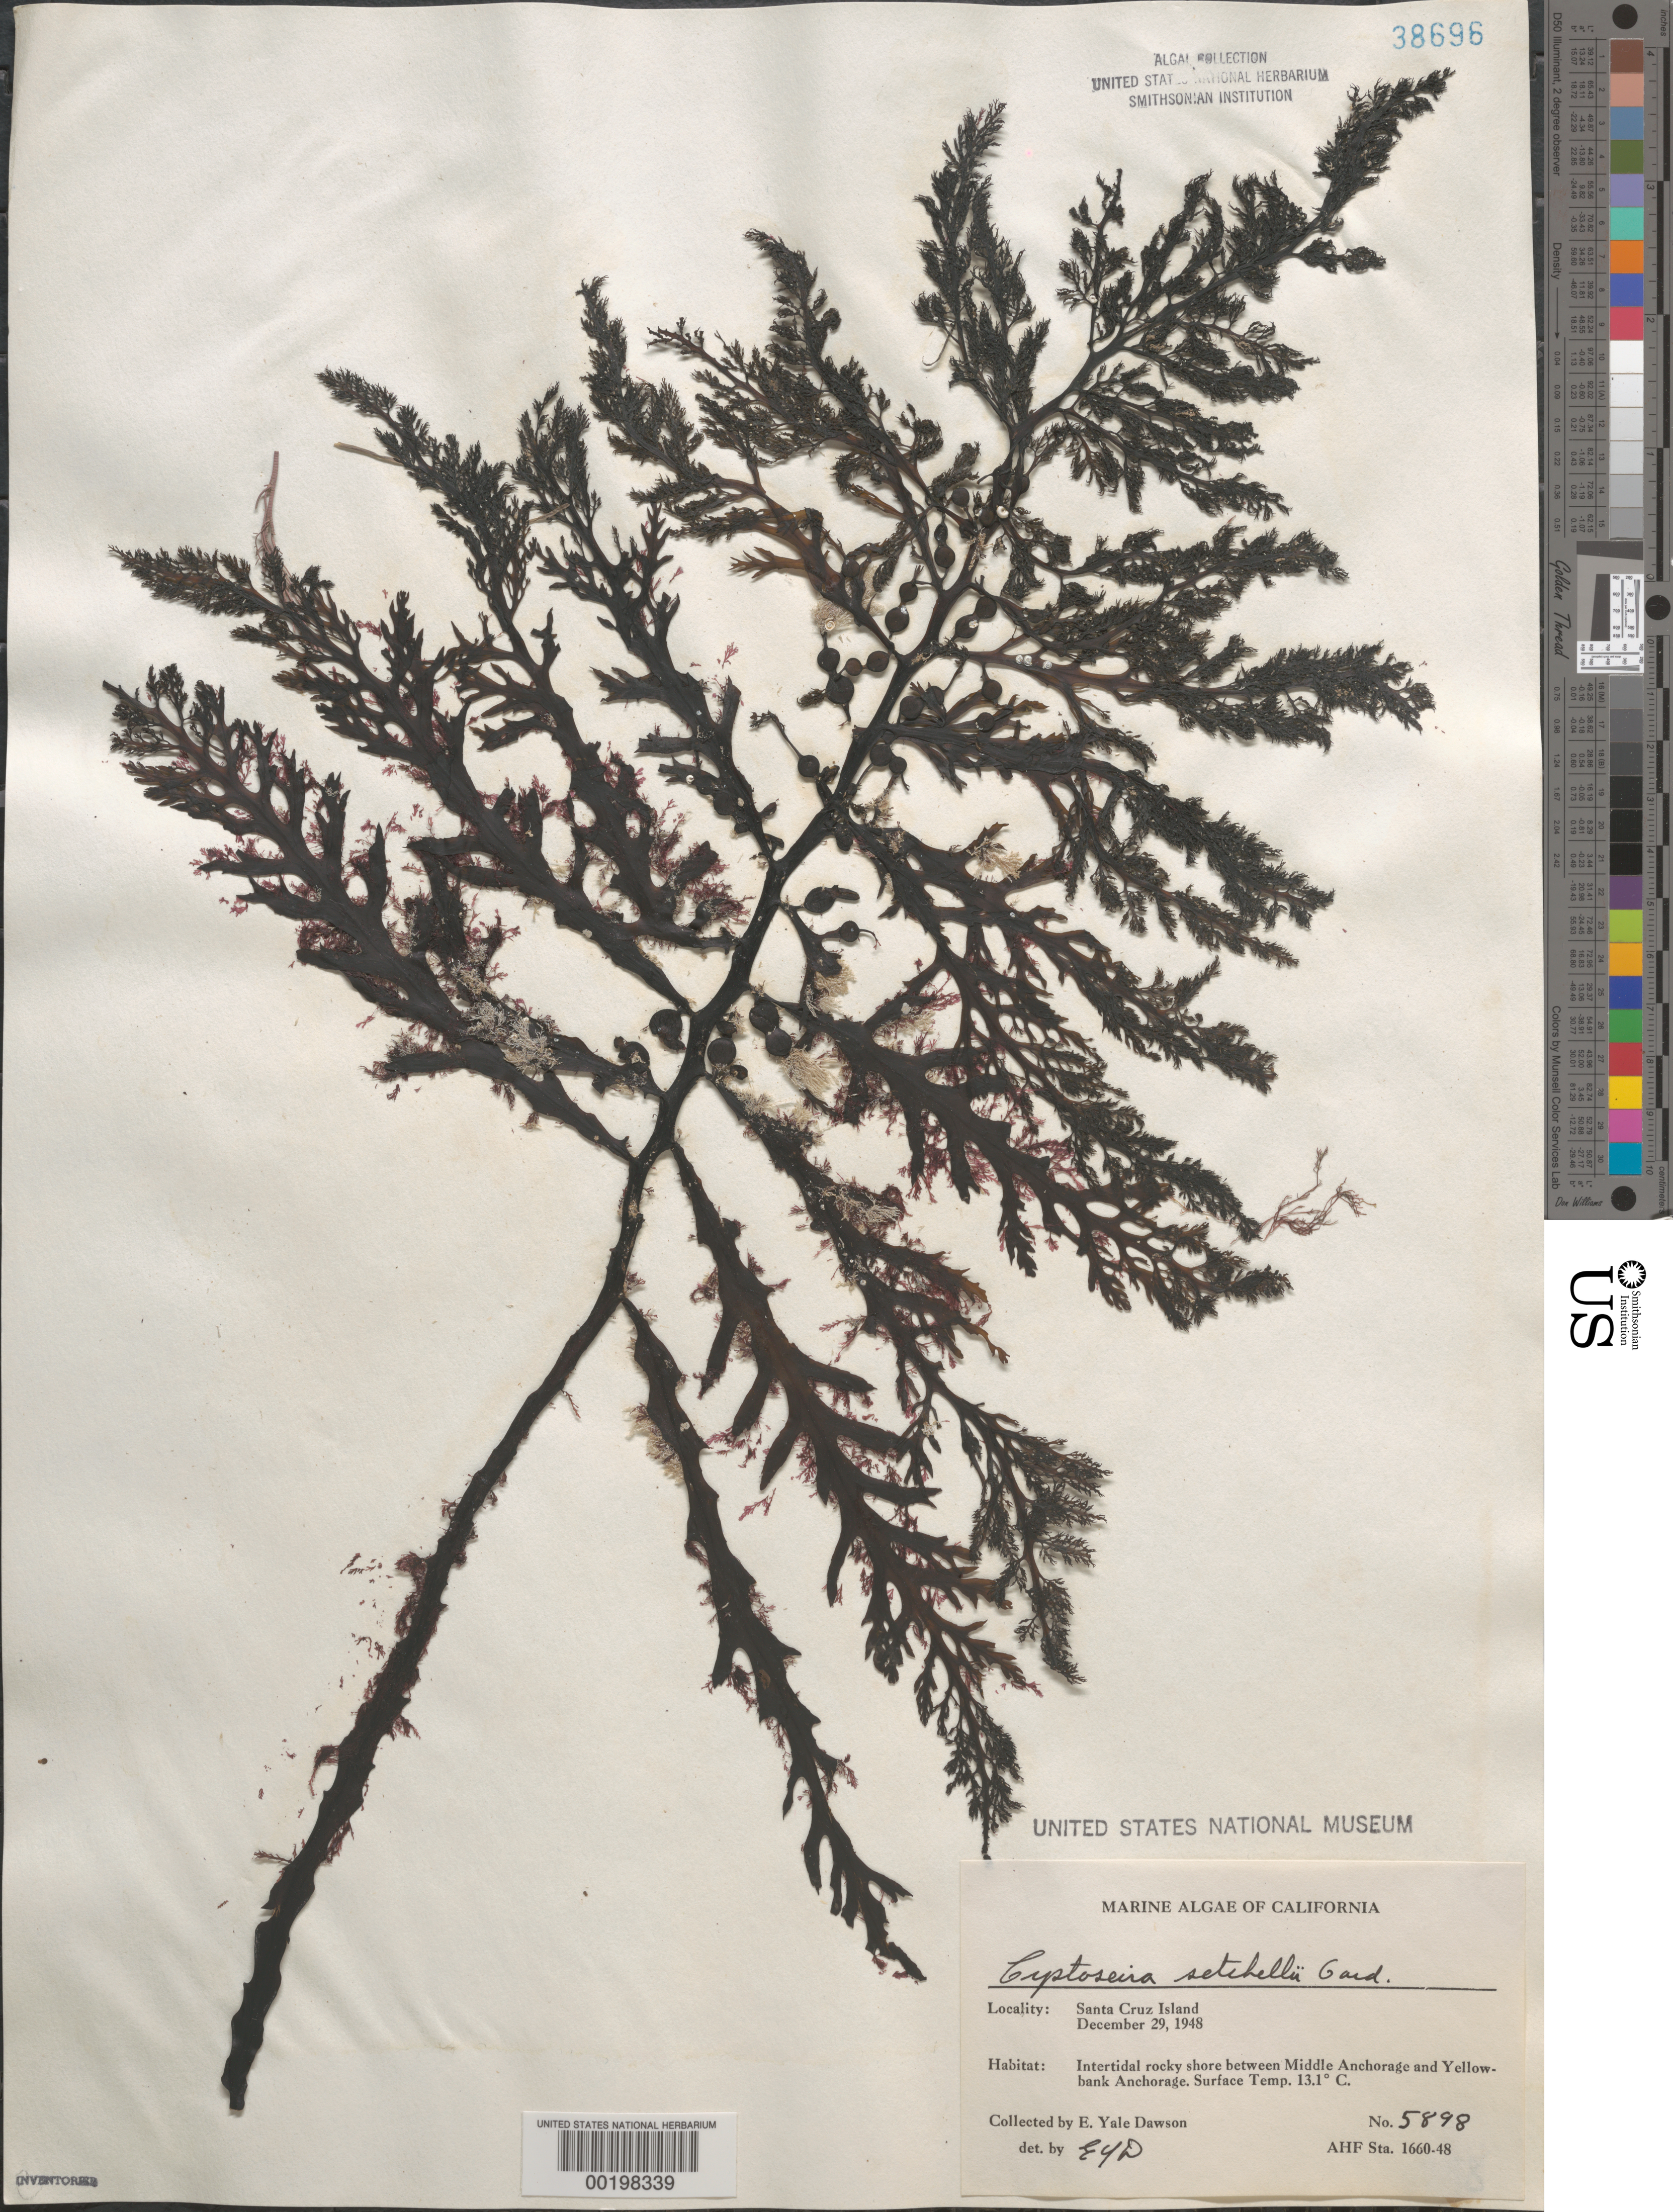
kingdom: Chromista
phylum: Ochrophyta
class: Phaeophyceae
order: Fucales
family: Sargassaceae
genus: Cystoseira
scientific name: Cystoseira setchellii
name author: N.L. Gardner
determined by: Dawson, E. Y.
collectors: E. Y. Dawson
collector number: EYD 5898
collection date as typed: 29 Dec 1948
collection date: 1948-12-29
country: United States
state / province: California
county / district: Santa Barbara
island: Santa Cruz Island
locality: Between Middle Anchorage and Yellowbank Anchorage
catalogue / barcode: US 38696